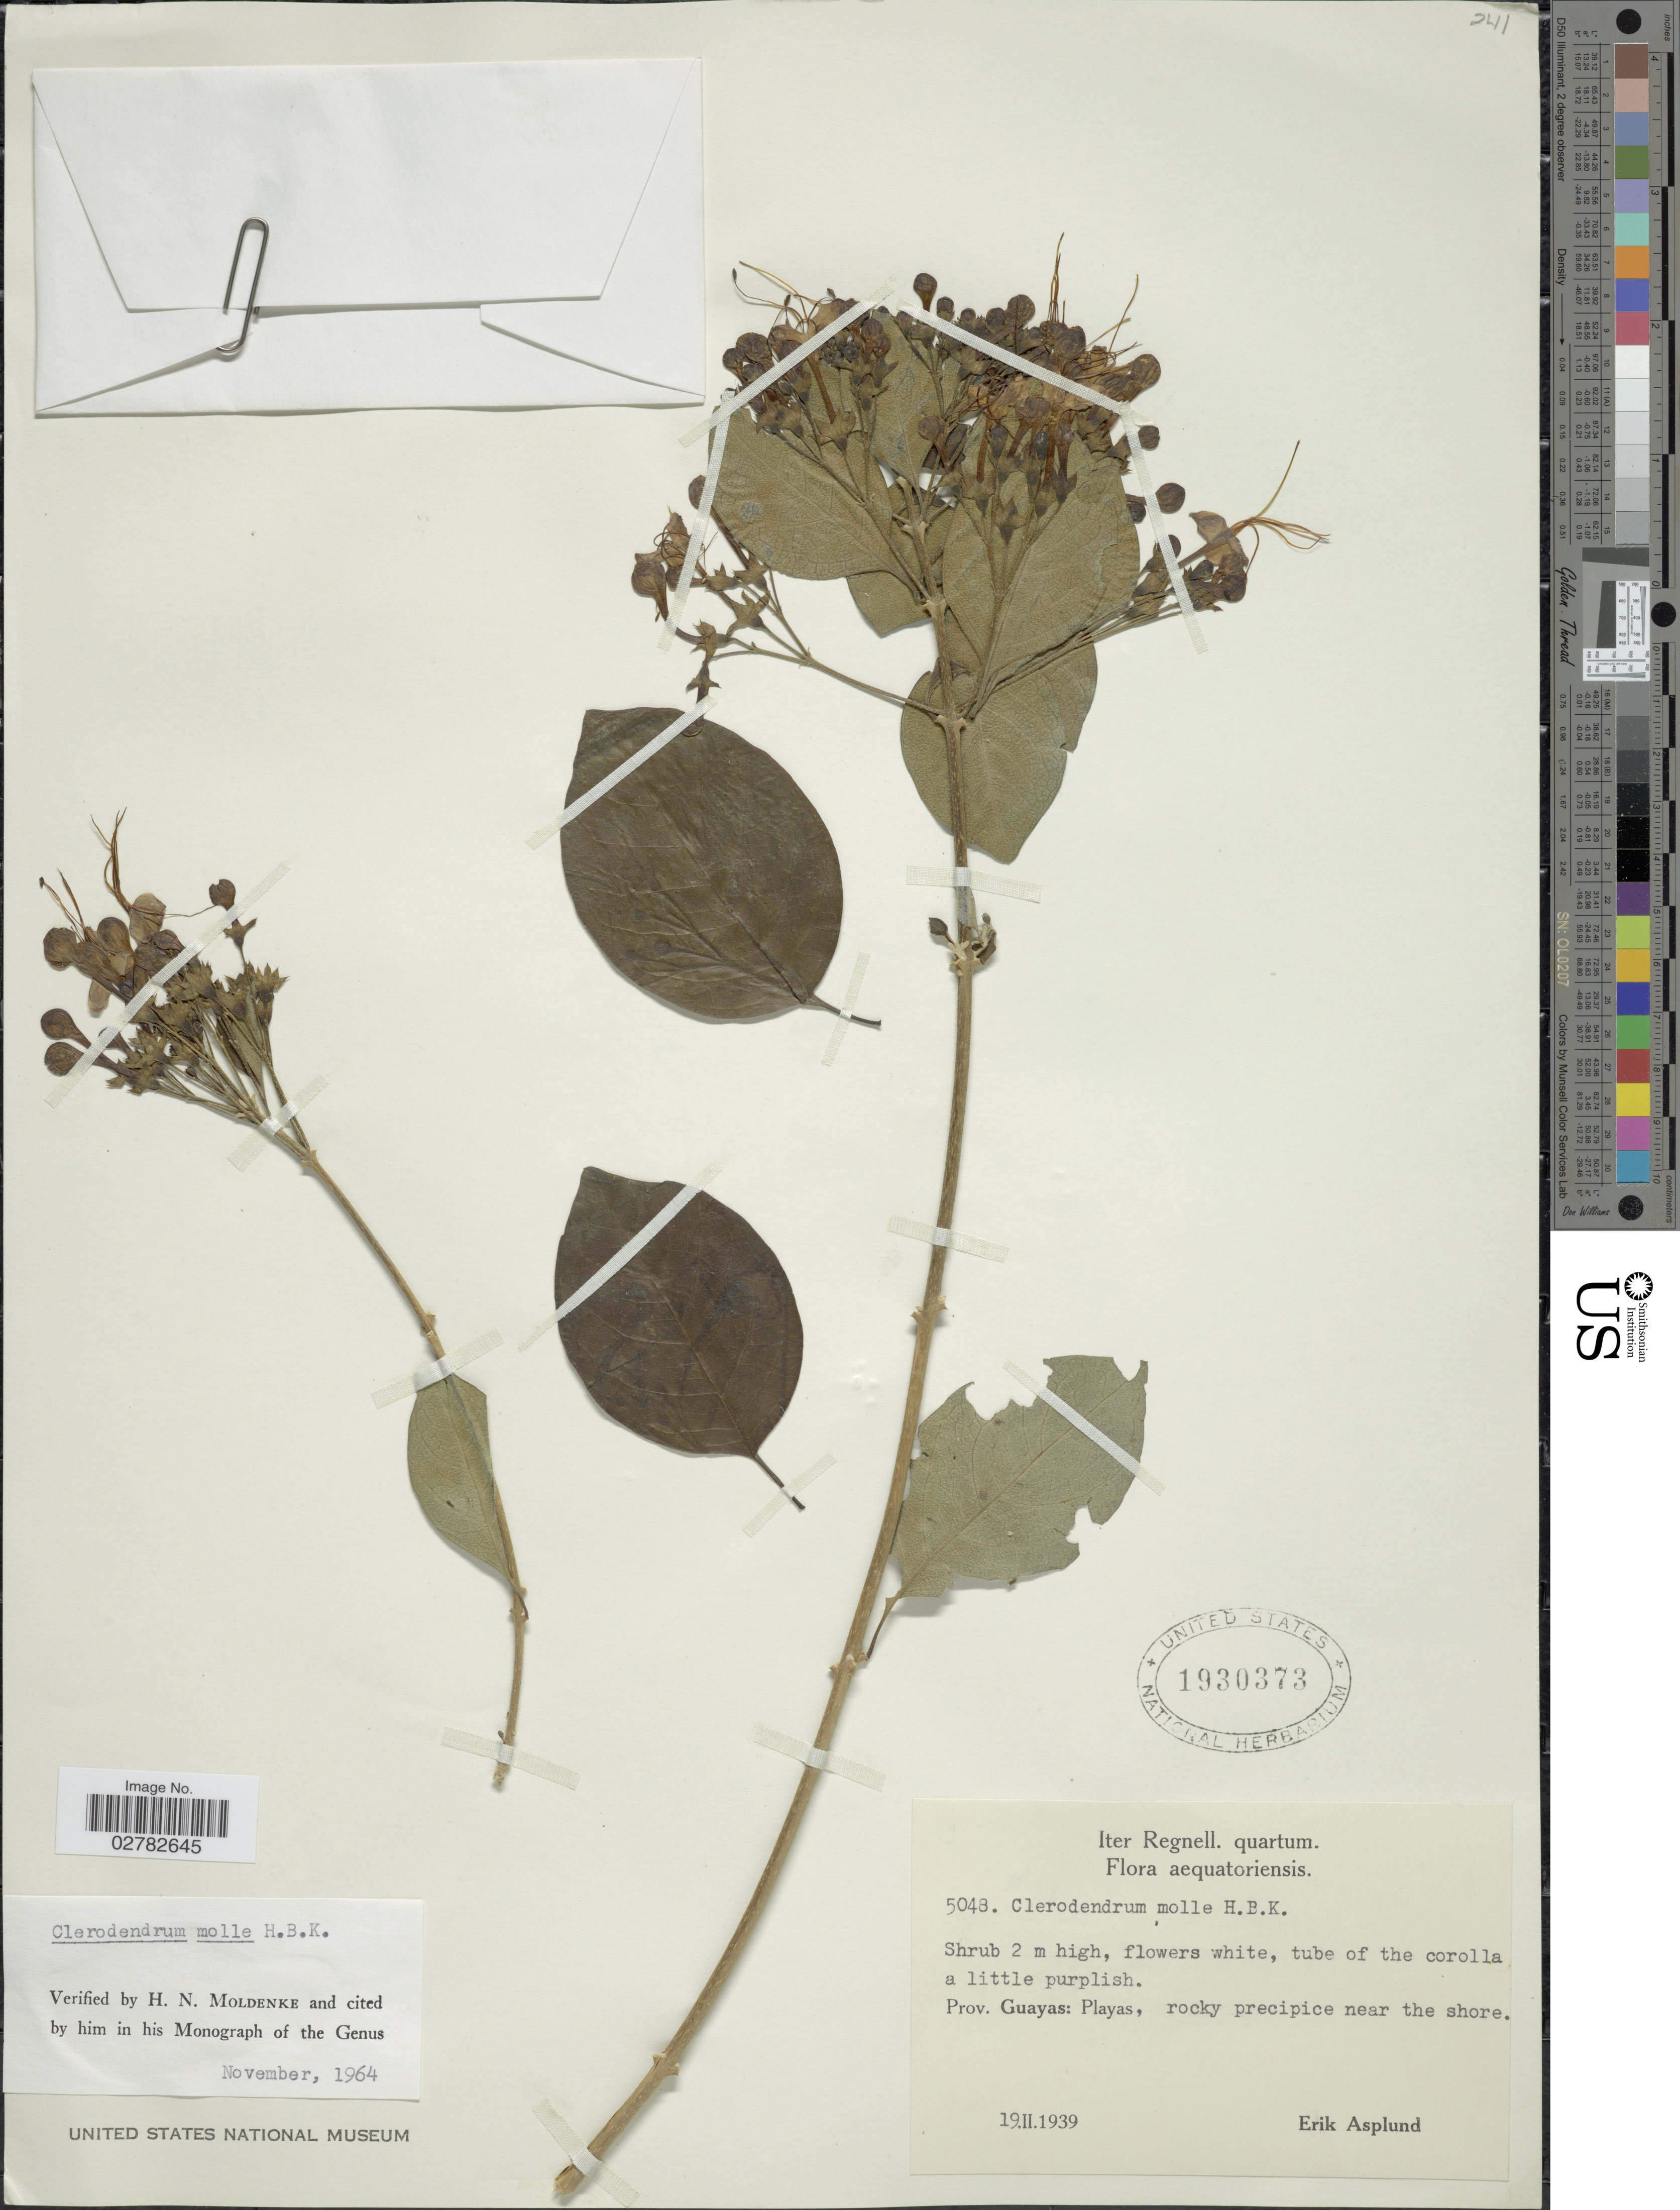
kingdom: Plantae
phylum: Tracheophyta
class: Magnoliopsida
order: Lamiales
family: Lamiaceae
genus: Clerodendrum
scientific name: Clerodendrum molle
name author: Kunth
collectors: E. Asplund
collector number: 5048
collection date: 1939-02-19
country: Ecuador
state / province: Guayas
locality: Prov. Guayas: Playas. Aequatoriensis.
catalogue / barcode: US 1930373